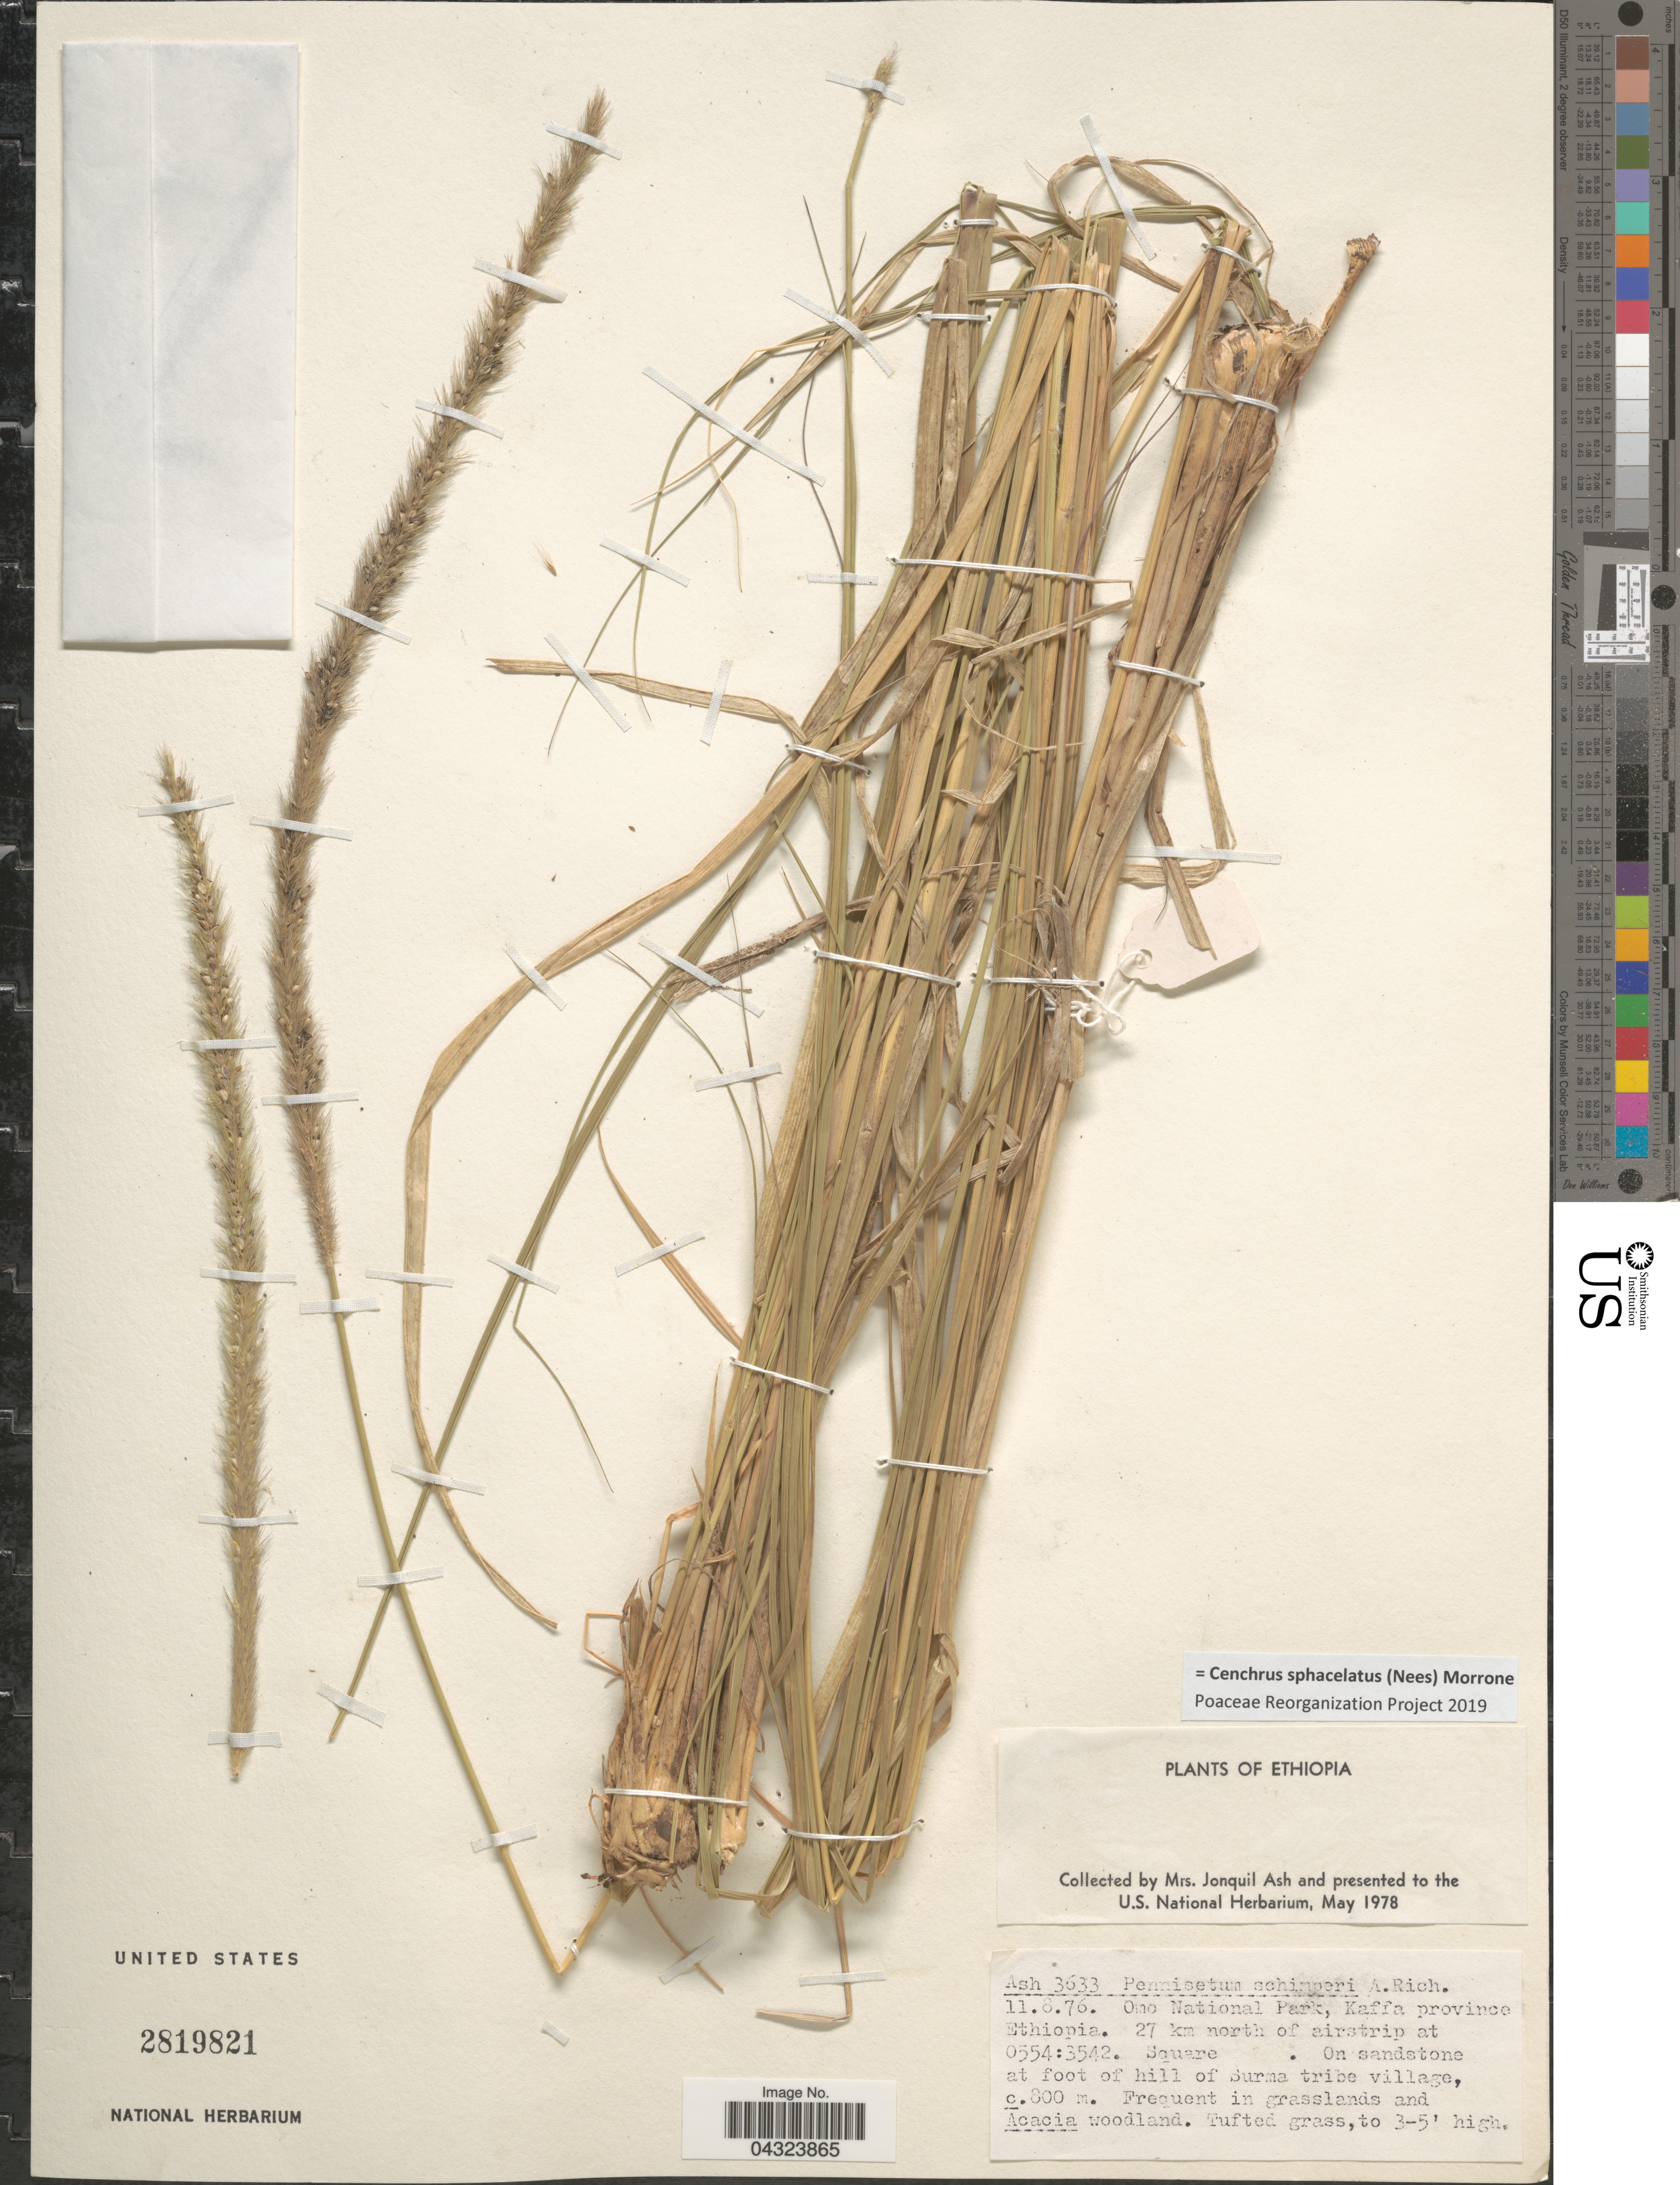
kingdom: Plantae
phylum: Tracheophyta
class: Liliopsida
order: Poales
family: Poaceae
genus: Cenchrus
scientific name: Cenchrus sphacelatus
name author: (Nees) Morrone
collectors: J. Ash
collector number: Ash3633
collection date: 1976-08-11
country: Ethiopia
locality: Omo National Park, Kaffa province. 27 km north of airstrop at 0554:3542. On sandstone at foot of hill of Surma tribe village.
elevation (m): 800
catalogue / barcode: US 2819821